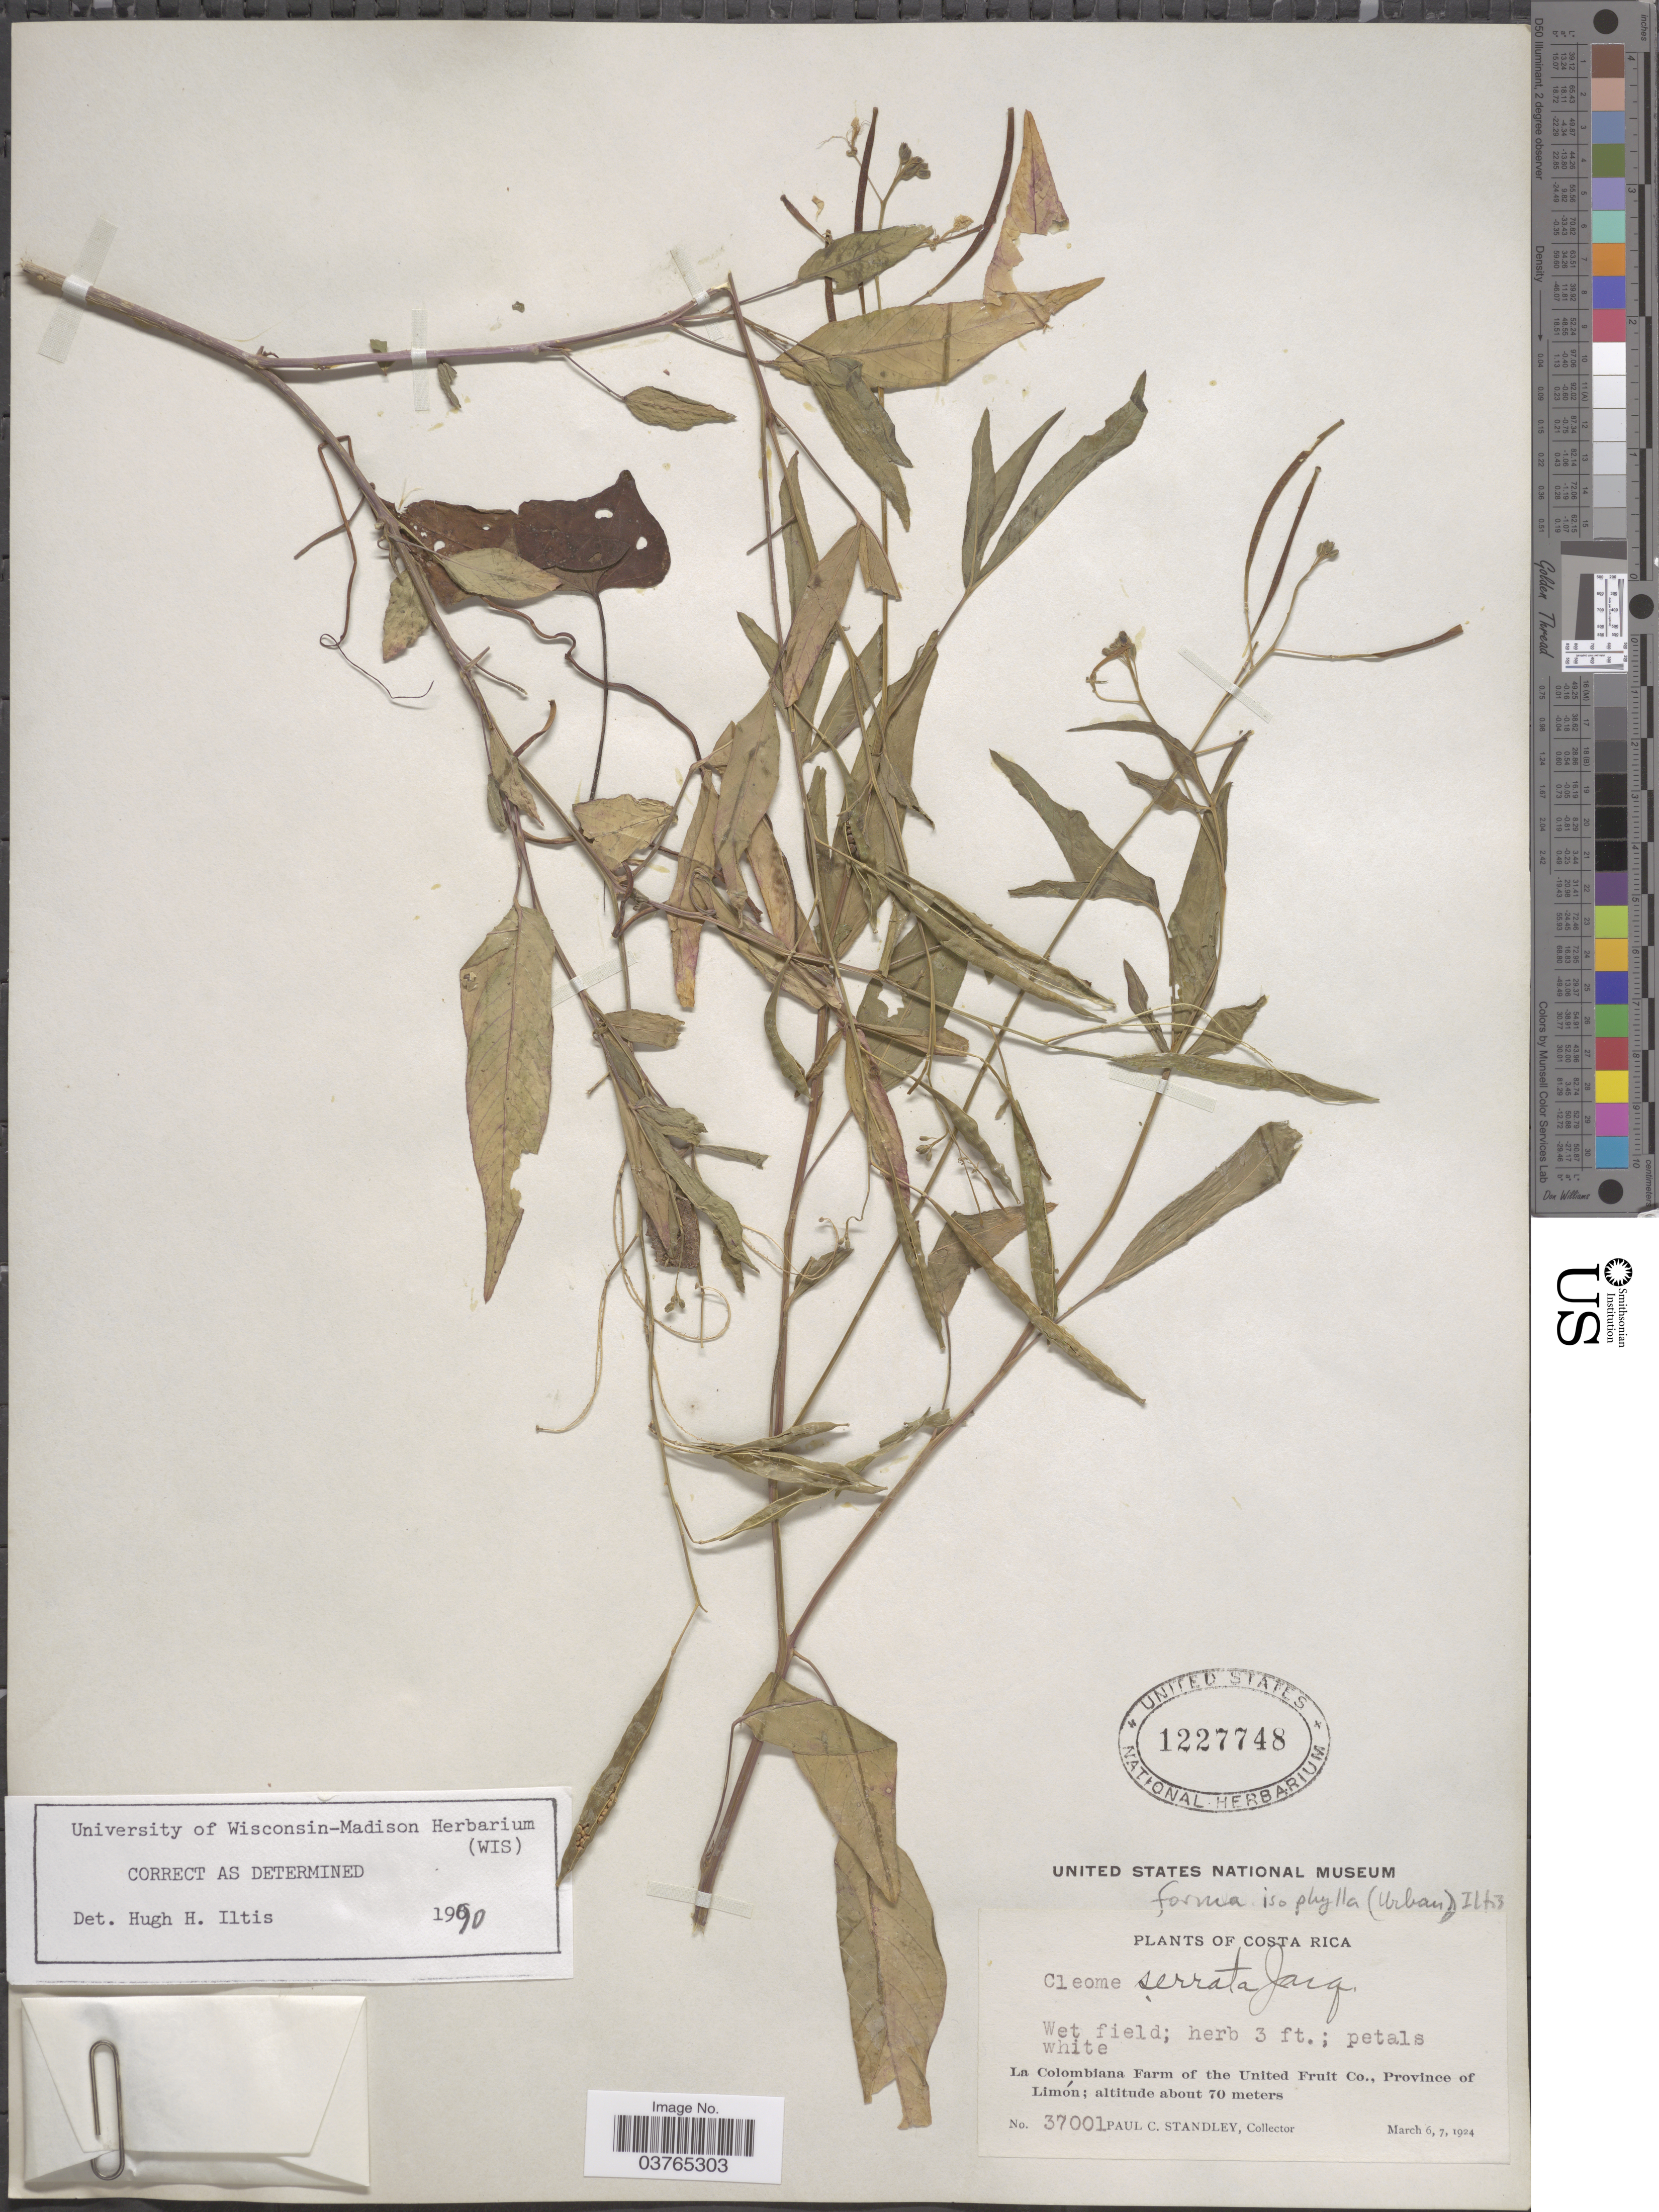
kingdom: Plantae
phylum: Tracheophyta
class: Magnoliopsida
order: Brassicales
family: Cleomaceae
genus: Cleoserrata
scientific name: Cleoserrata serrata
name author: (Jacq.) Iltis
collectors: P. C. Standley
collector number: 37001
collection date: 1924-03-06/1924-03-07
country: Costa Rica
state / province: Limón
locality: La Colombiana Farm of the United Fruit Co.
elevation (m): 70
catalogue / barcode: US 1227748